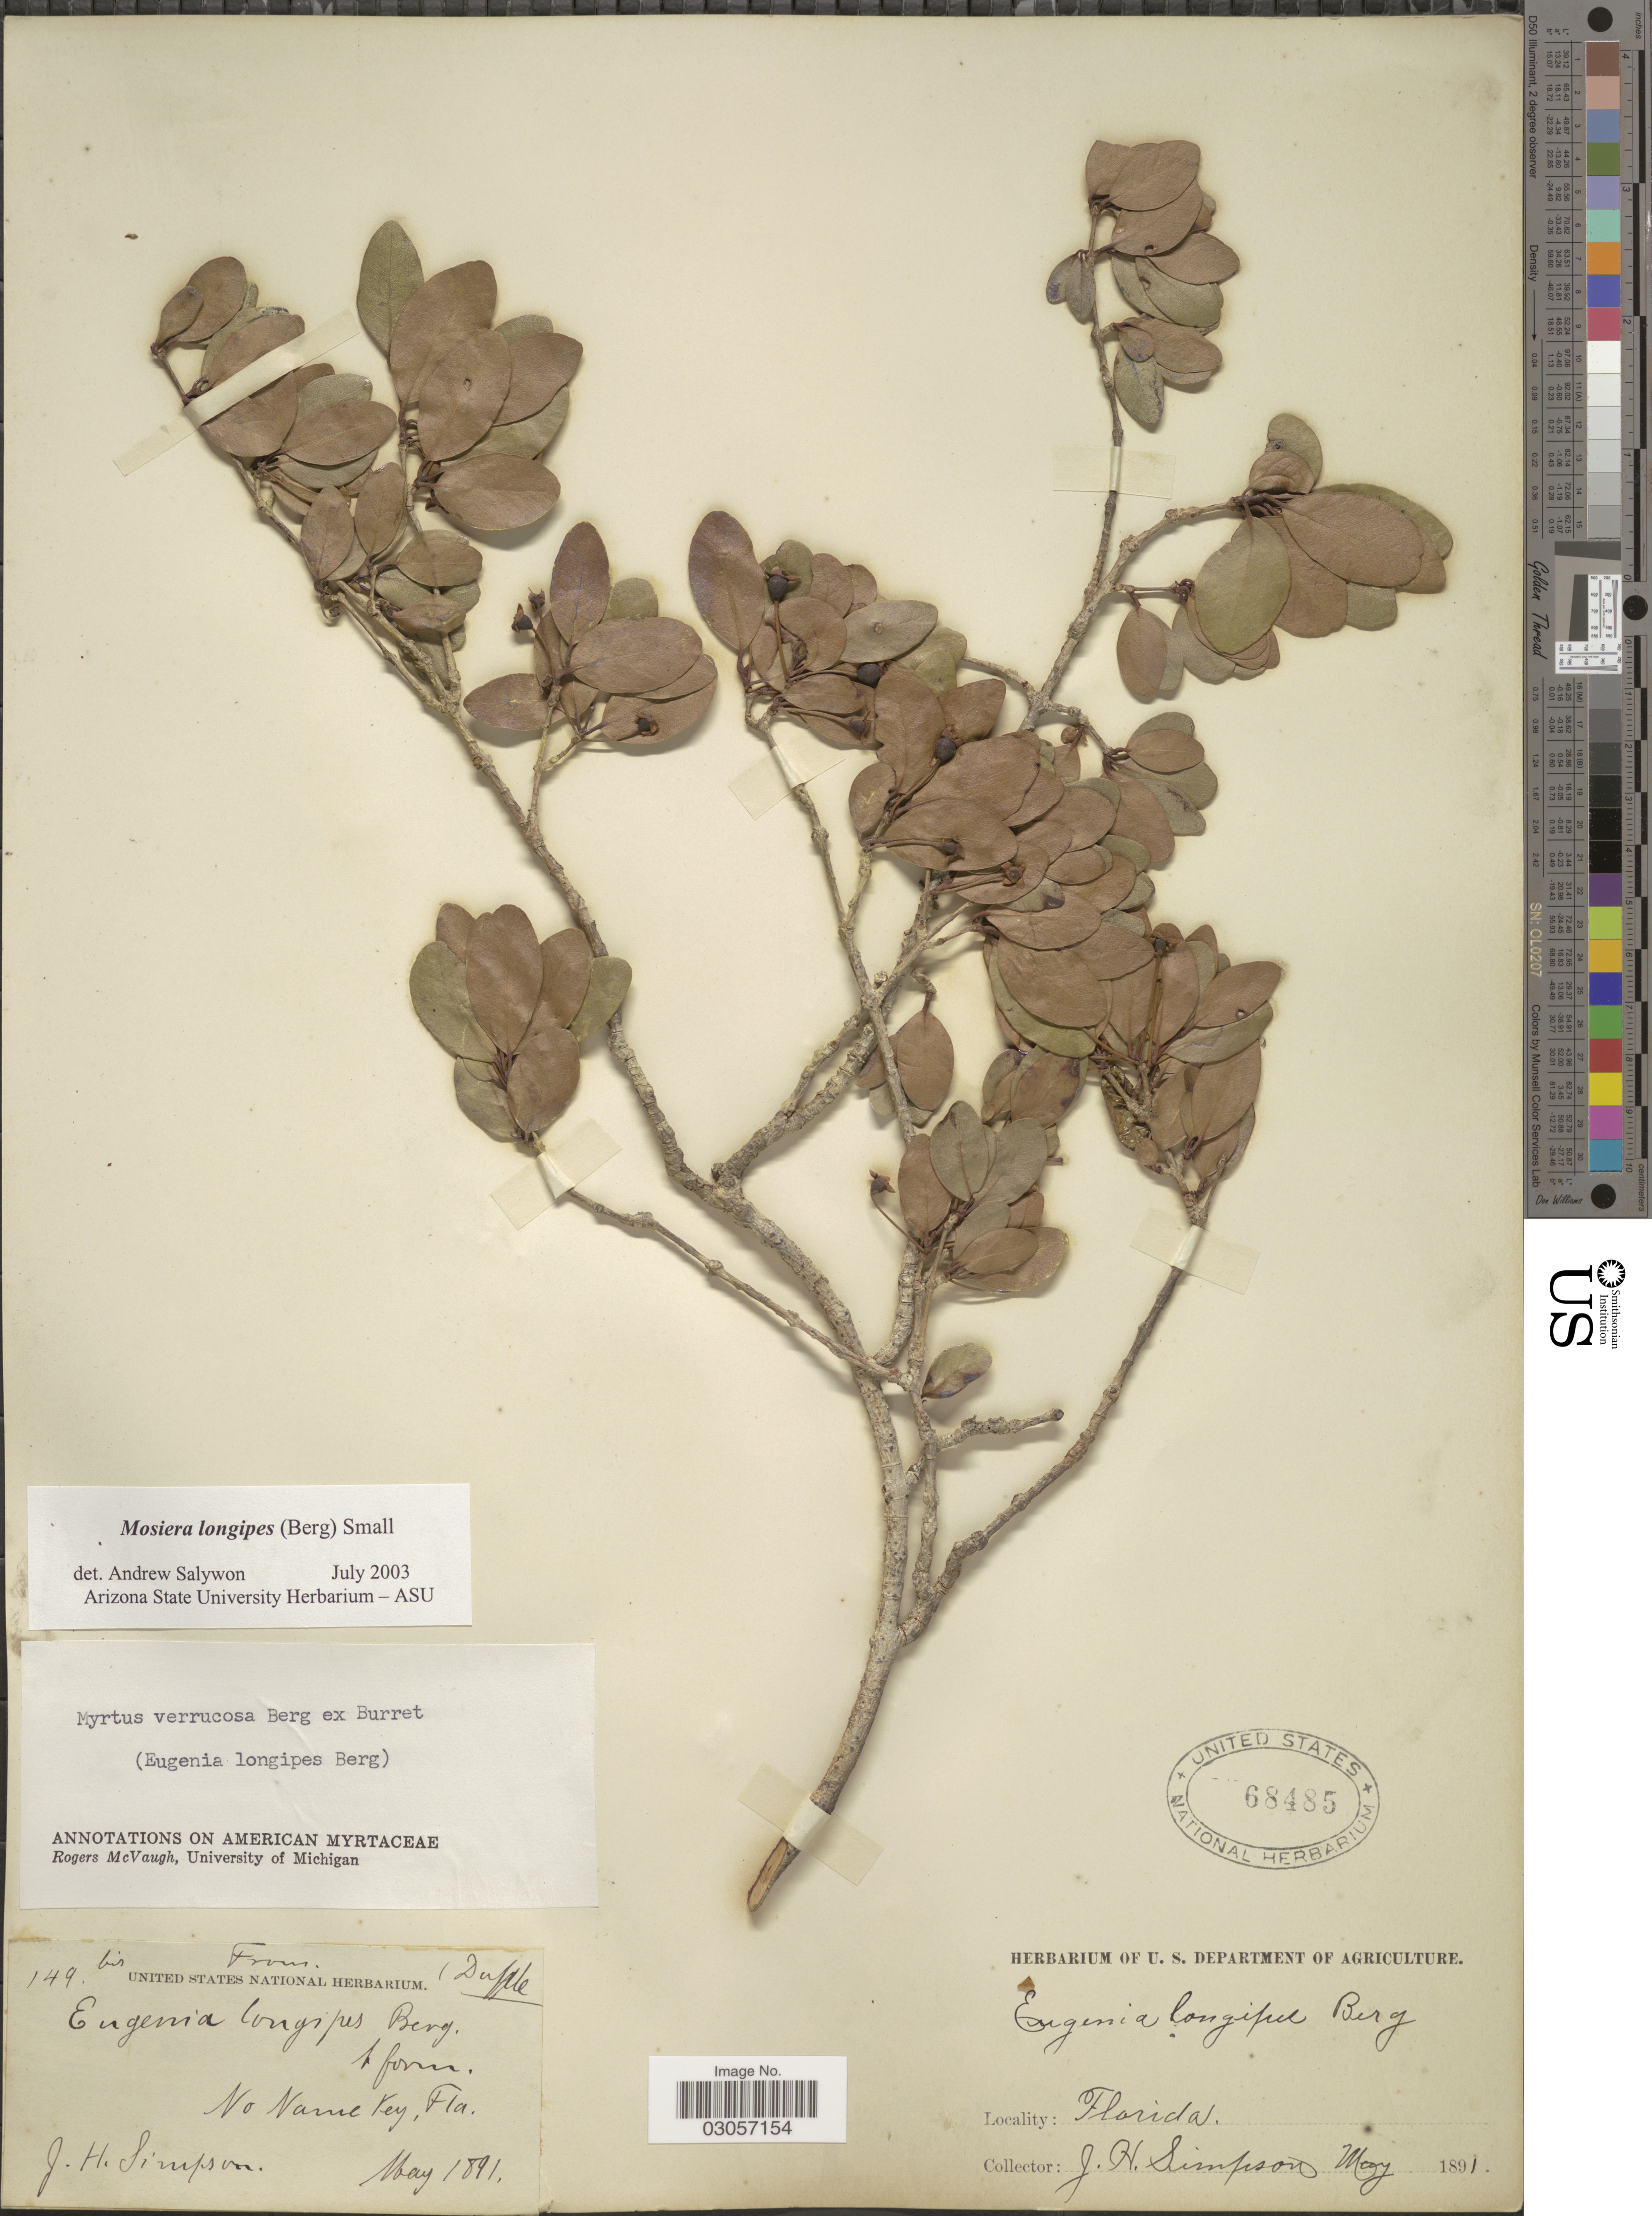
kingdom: Plantae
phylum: Tracheophyta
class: Magnoliopsida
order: Myrtales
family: Myrtaceae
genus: Mosiera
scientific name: Mosiera longipes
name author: (O. Berg) Small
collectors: J. H. Simpson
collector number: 149bis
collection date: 1891-05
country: United States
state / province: Florida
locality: No Name Key.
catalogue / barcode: US 68485